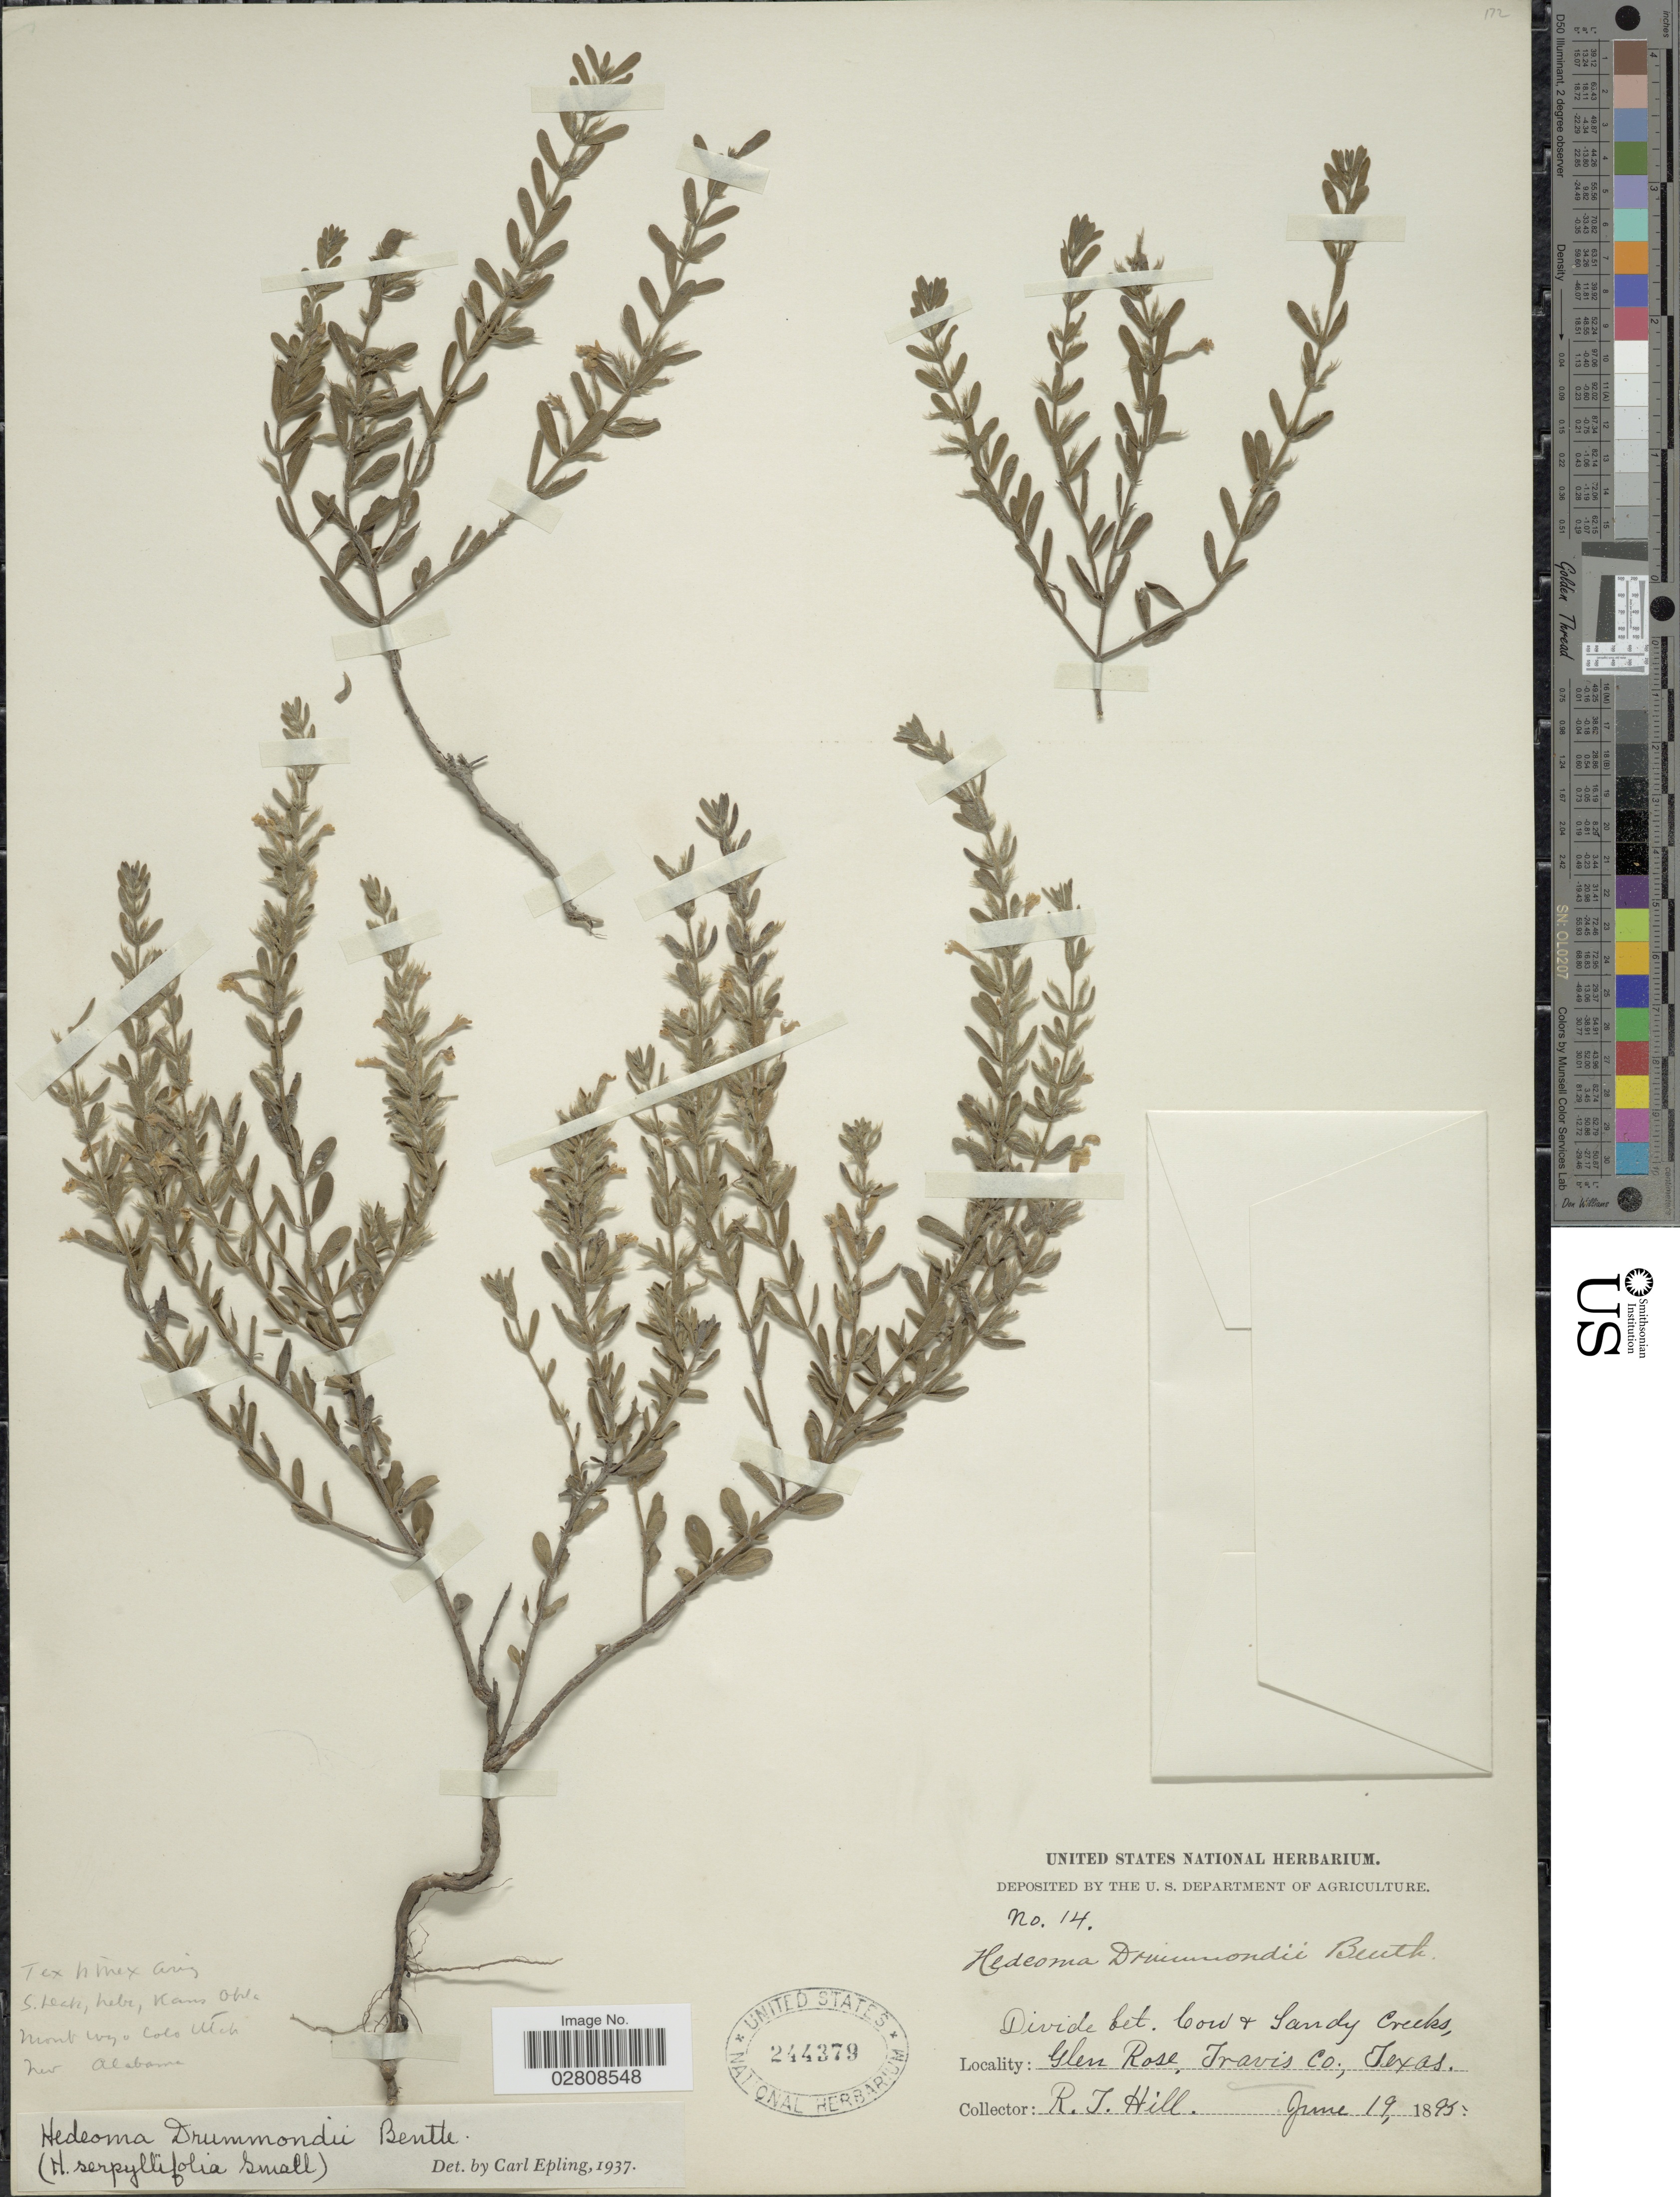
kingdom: Plantae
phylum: Tracheophyta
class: Magnoliopsida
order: Lamiales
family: Lamiaceae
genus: Hedeoma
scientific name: Hedeoma drummondii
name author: Benth.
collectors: R. J. Hill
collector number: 14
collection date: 1895-06-19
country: United States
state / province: Texas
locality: Glen Rose, Travis co.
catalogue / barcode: US 244379